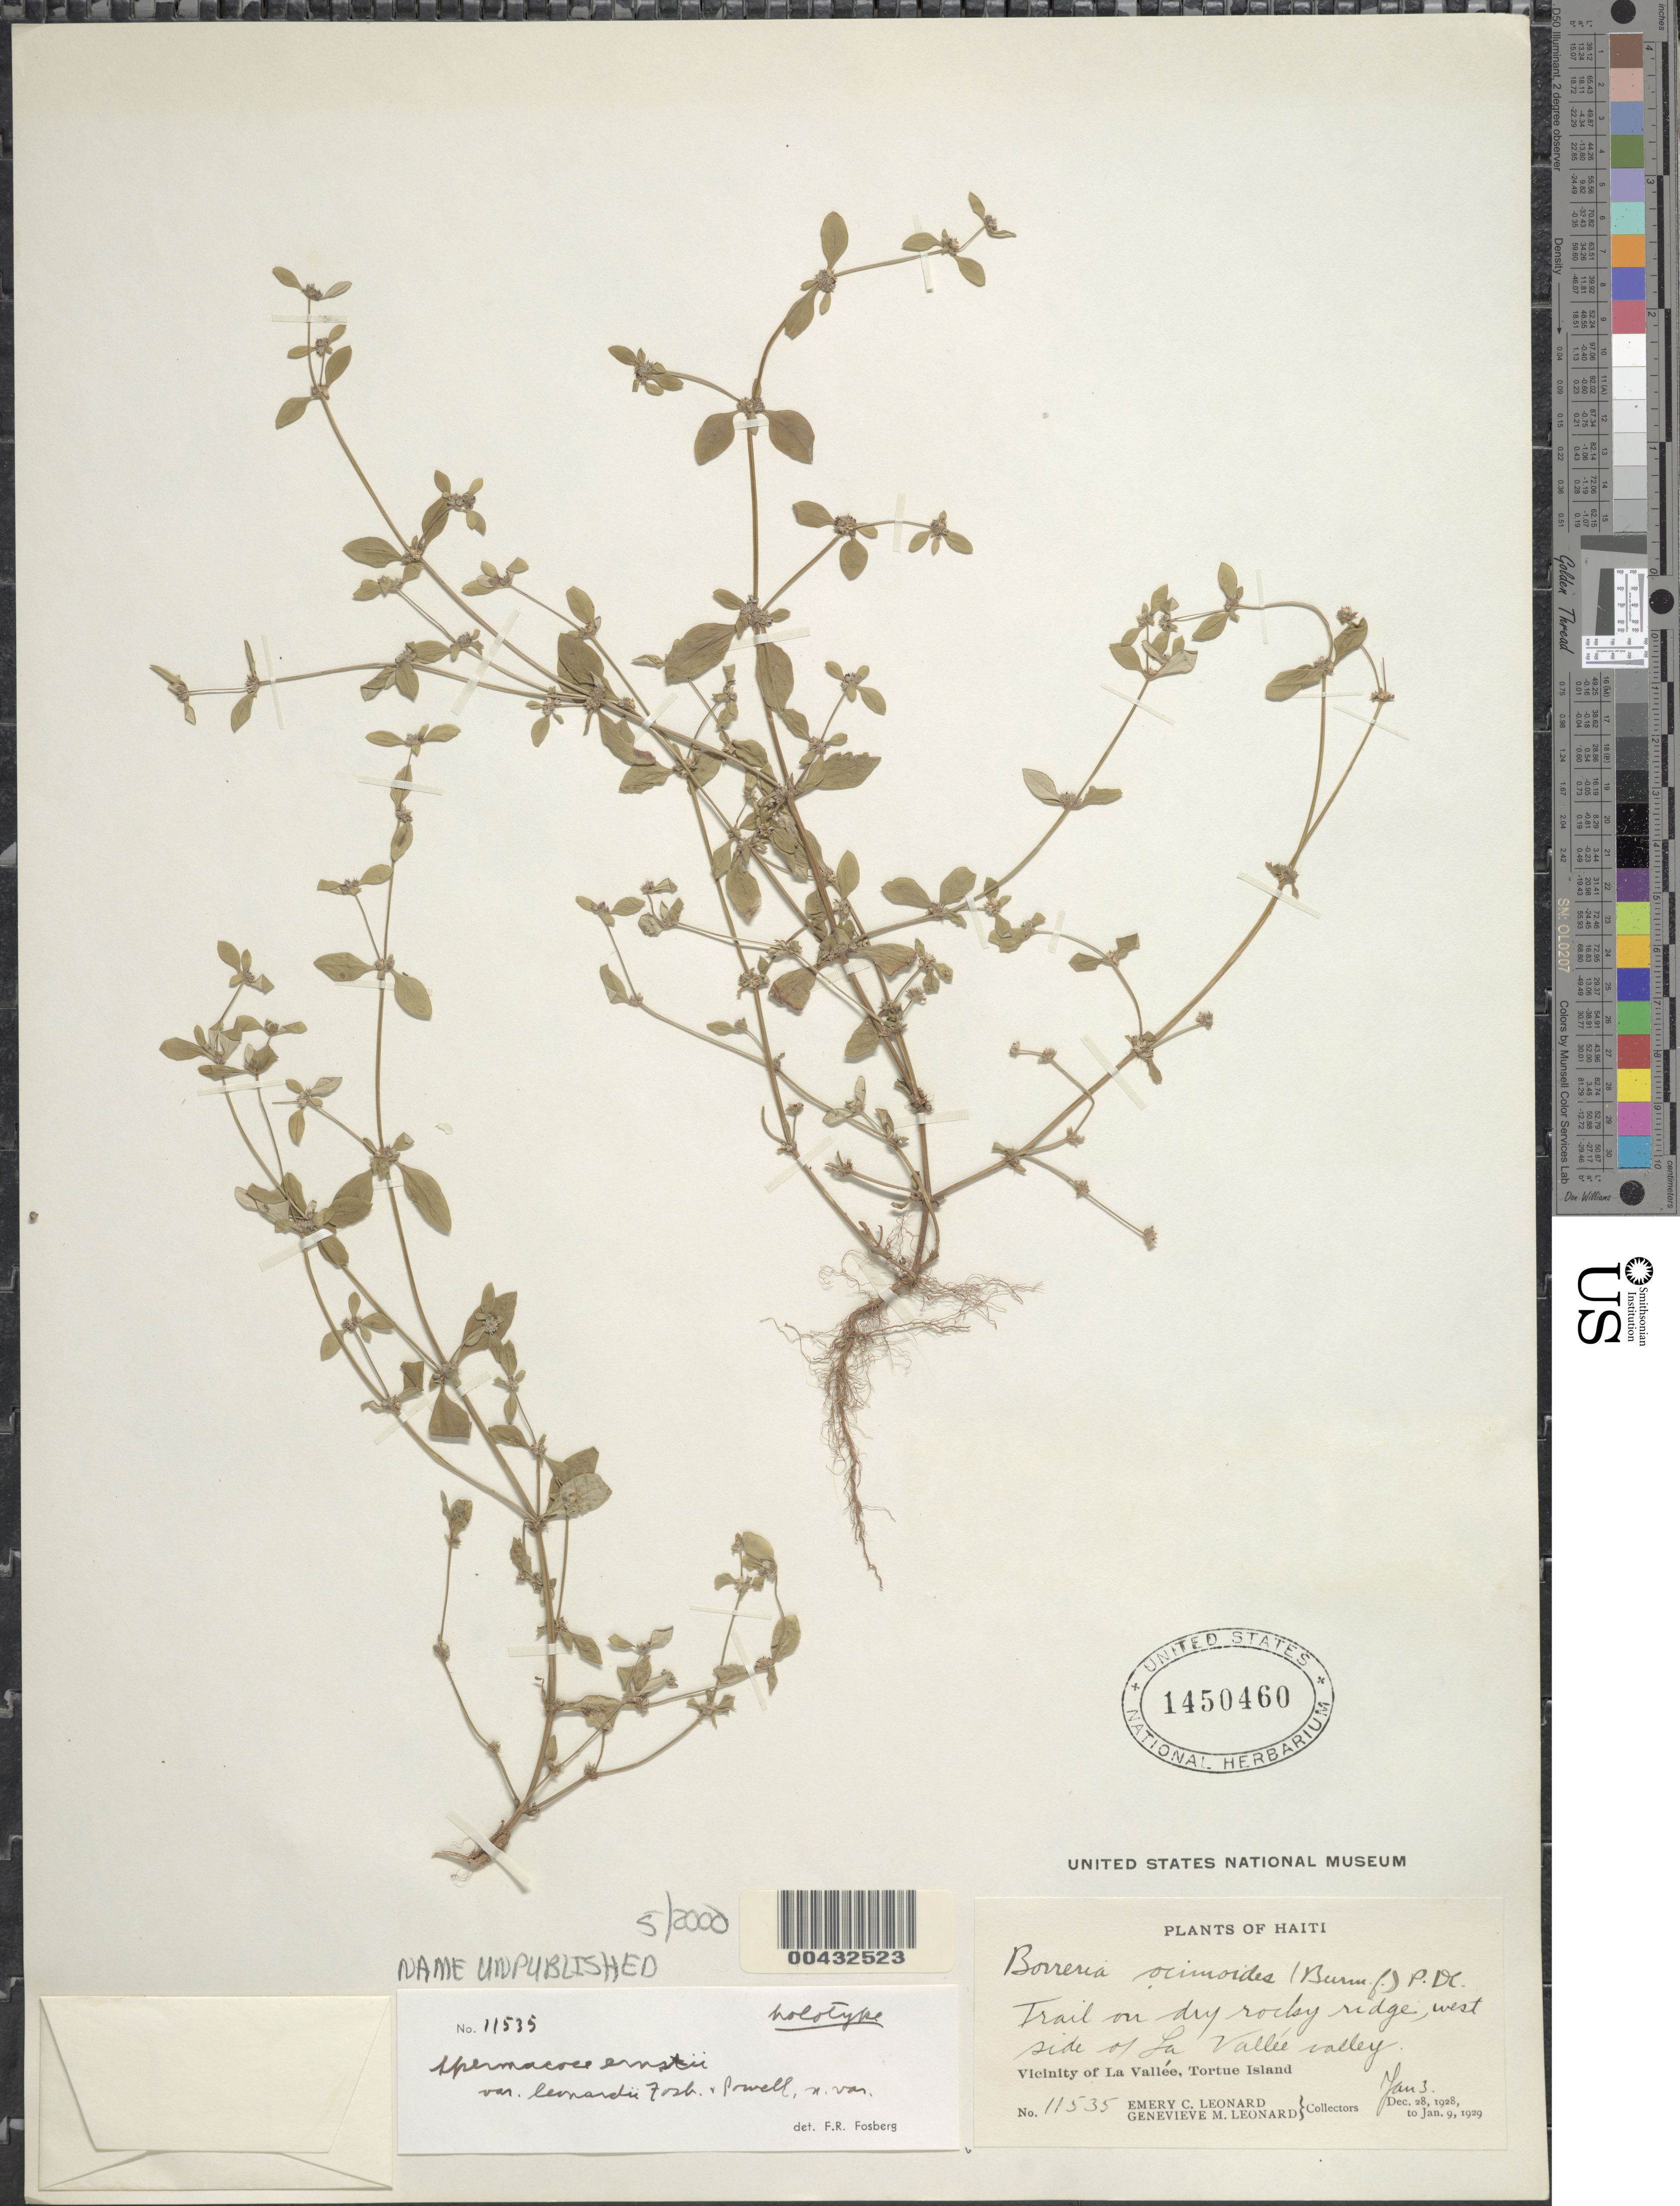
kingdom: Plantae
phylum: Tracheophyta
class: Magnoliopsida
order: Gentianales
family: Rubiaceae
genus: Borreria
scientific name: Borreria ocimoides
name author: (Burm. f.) DC.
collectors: E. C. Leonard & G. M. Leonard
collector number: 11535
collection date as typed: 03 Jan 1929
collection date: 1929-01-03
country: Haiti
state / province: Nord-Ouest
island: Tortuga Island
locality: Vicinity of la vallee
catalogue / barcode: US 1450460